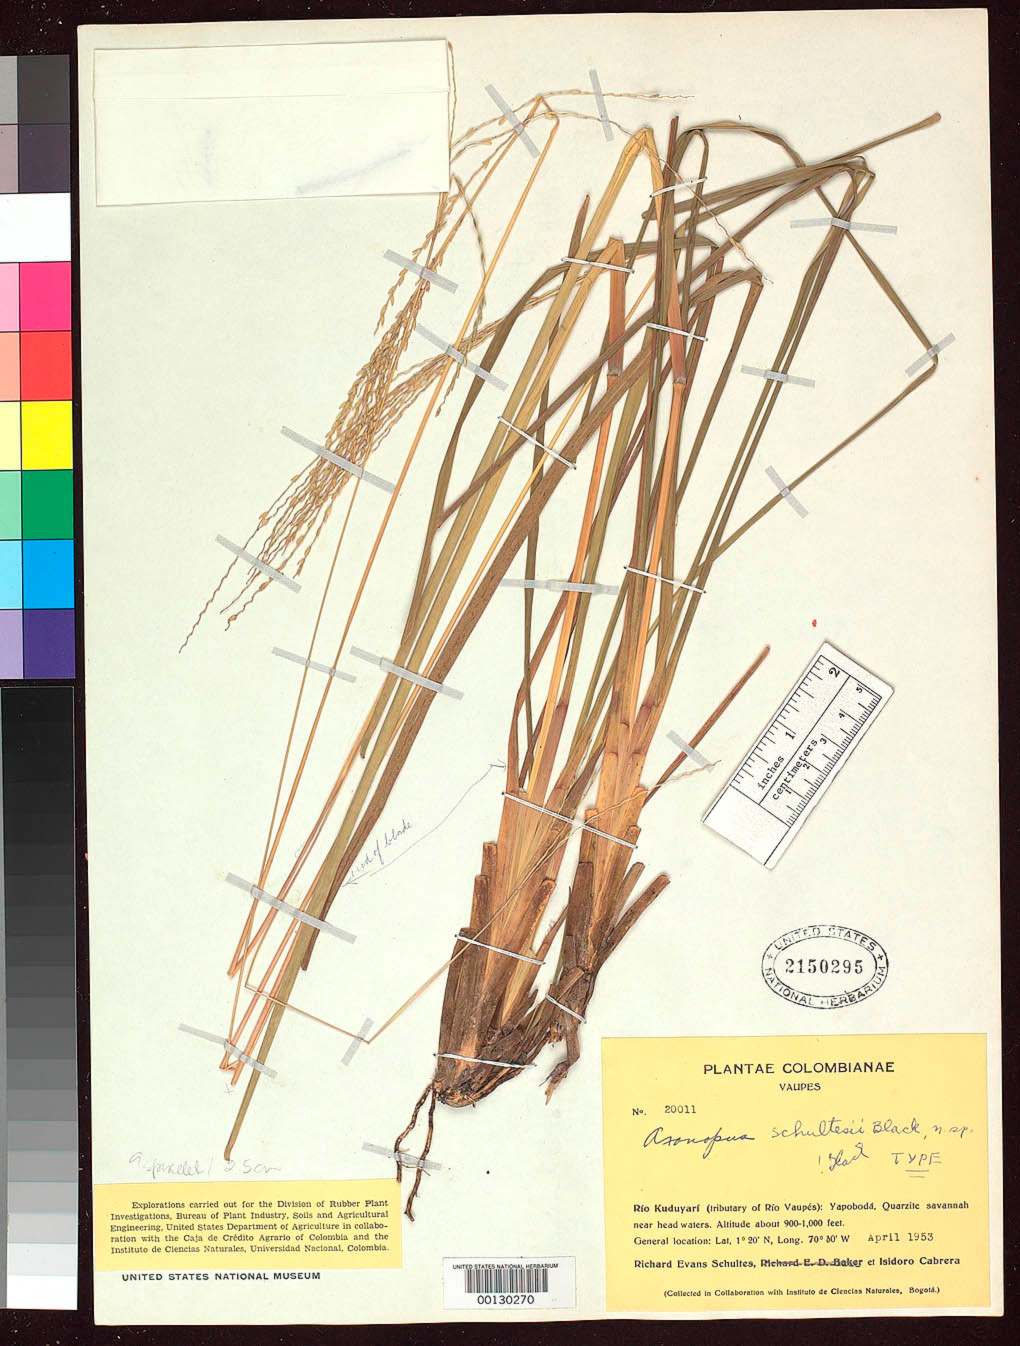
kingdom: Plantae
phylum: Tracheophyta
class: Liliopsida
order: Poales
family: Poaceae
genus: Axonopus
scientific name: Axonopus schultesii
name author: G.A. Black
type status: Holotype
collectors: R. E. Schultes & I. Cabrera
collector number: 20011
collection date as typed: Apr 1953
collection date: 1953-04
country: Colombia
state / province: Vaupés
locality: Rio Kuduyari, tributary of Rio Vaupes, Yapoboda.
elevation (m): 270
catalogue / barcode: US 2150295